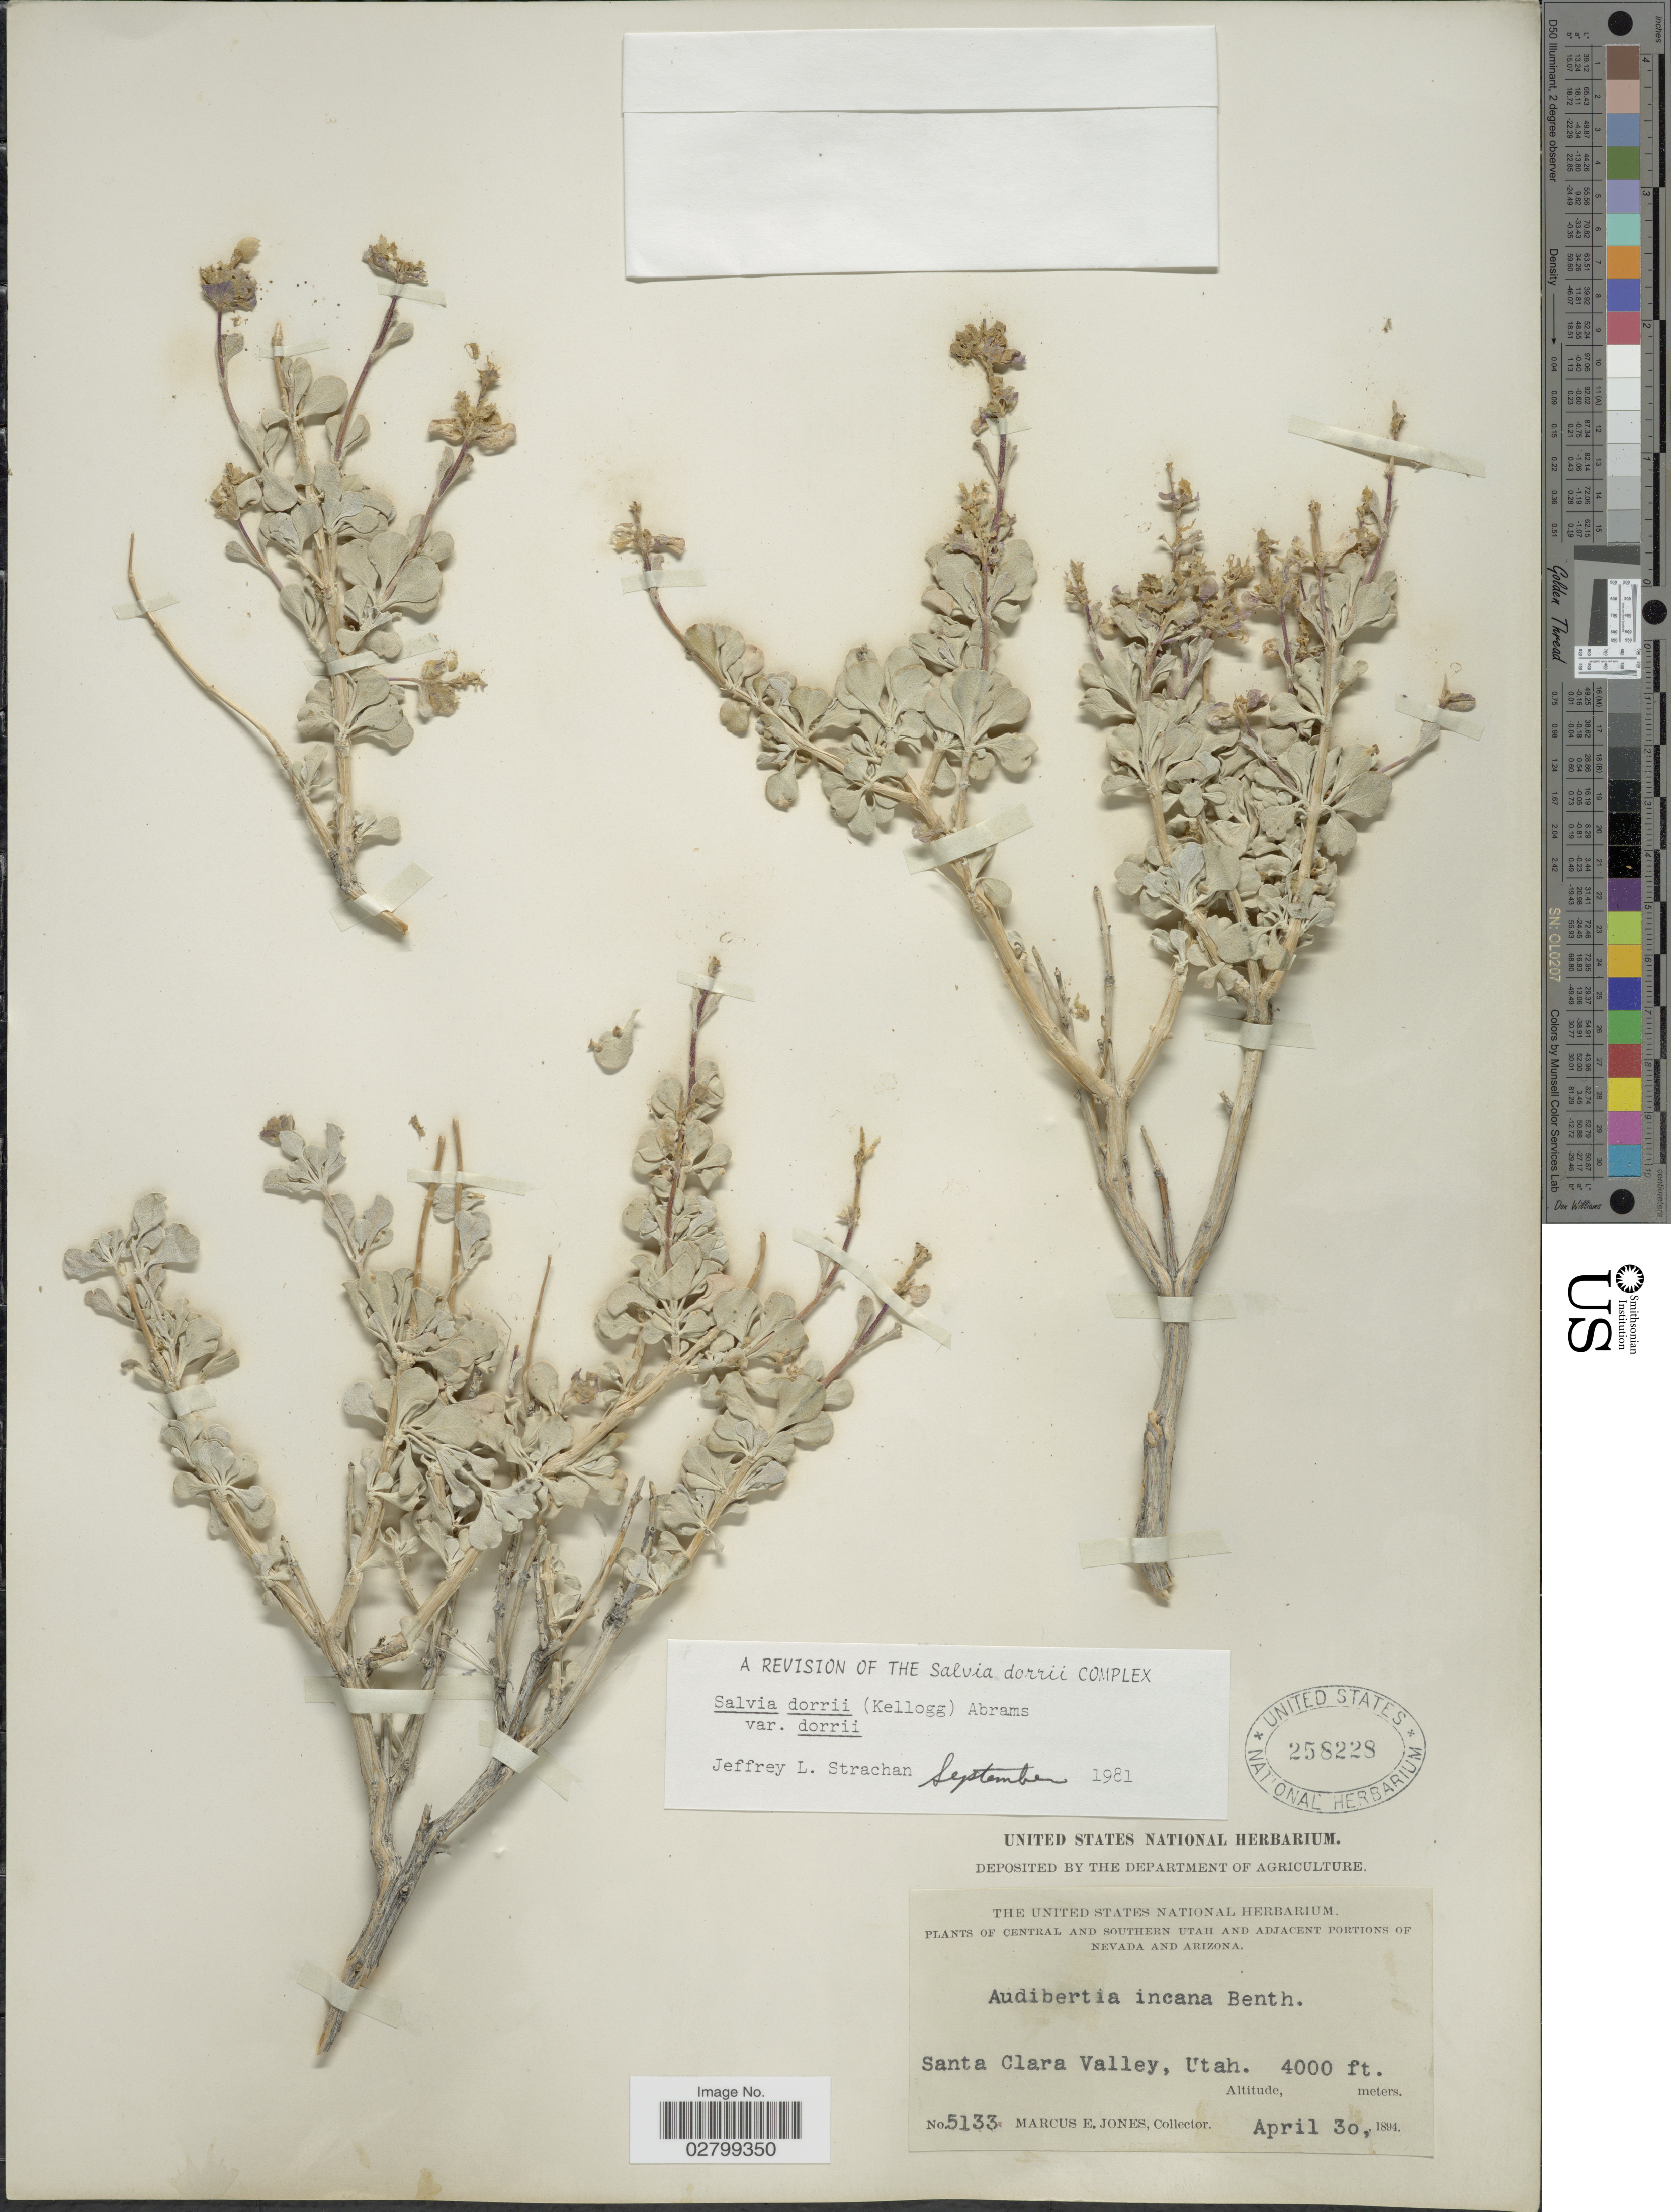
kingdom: Plantae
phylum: Tracheophyta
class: Magnoliopsida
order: Lamiales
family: Lamiaceae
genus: Salvia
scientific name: Salvia dorrii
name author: (Kellogg) Abrams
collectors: M. E. Jones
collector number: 5133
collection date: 1894-04-30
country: United States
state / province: Utah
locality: Santa Clara Valley. Central and southern Utah.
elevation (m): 1219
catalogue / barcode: US 258228